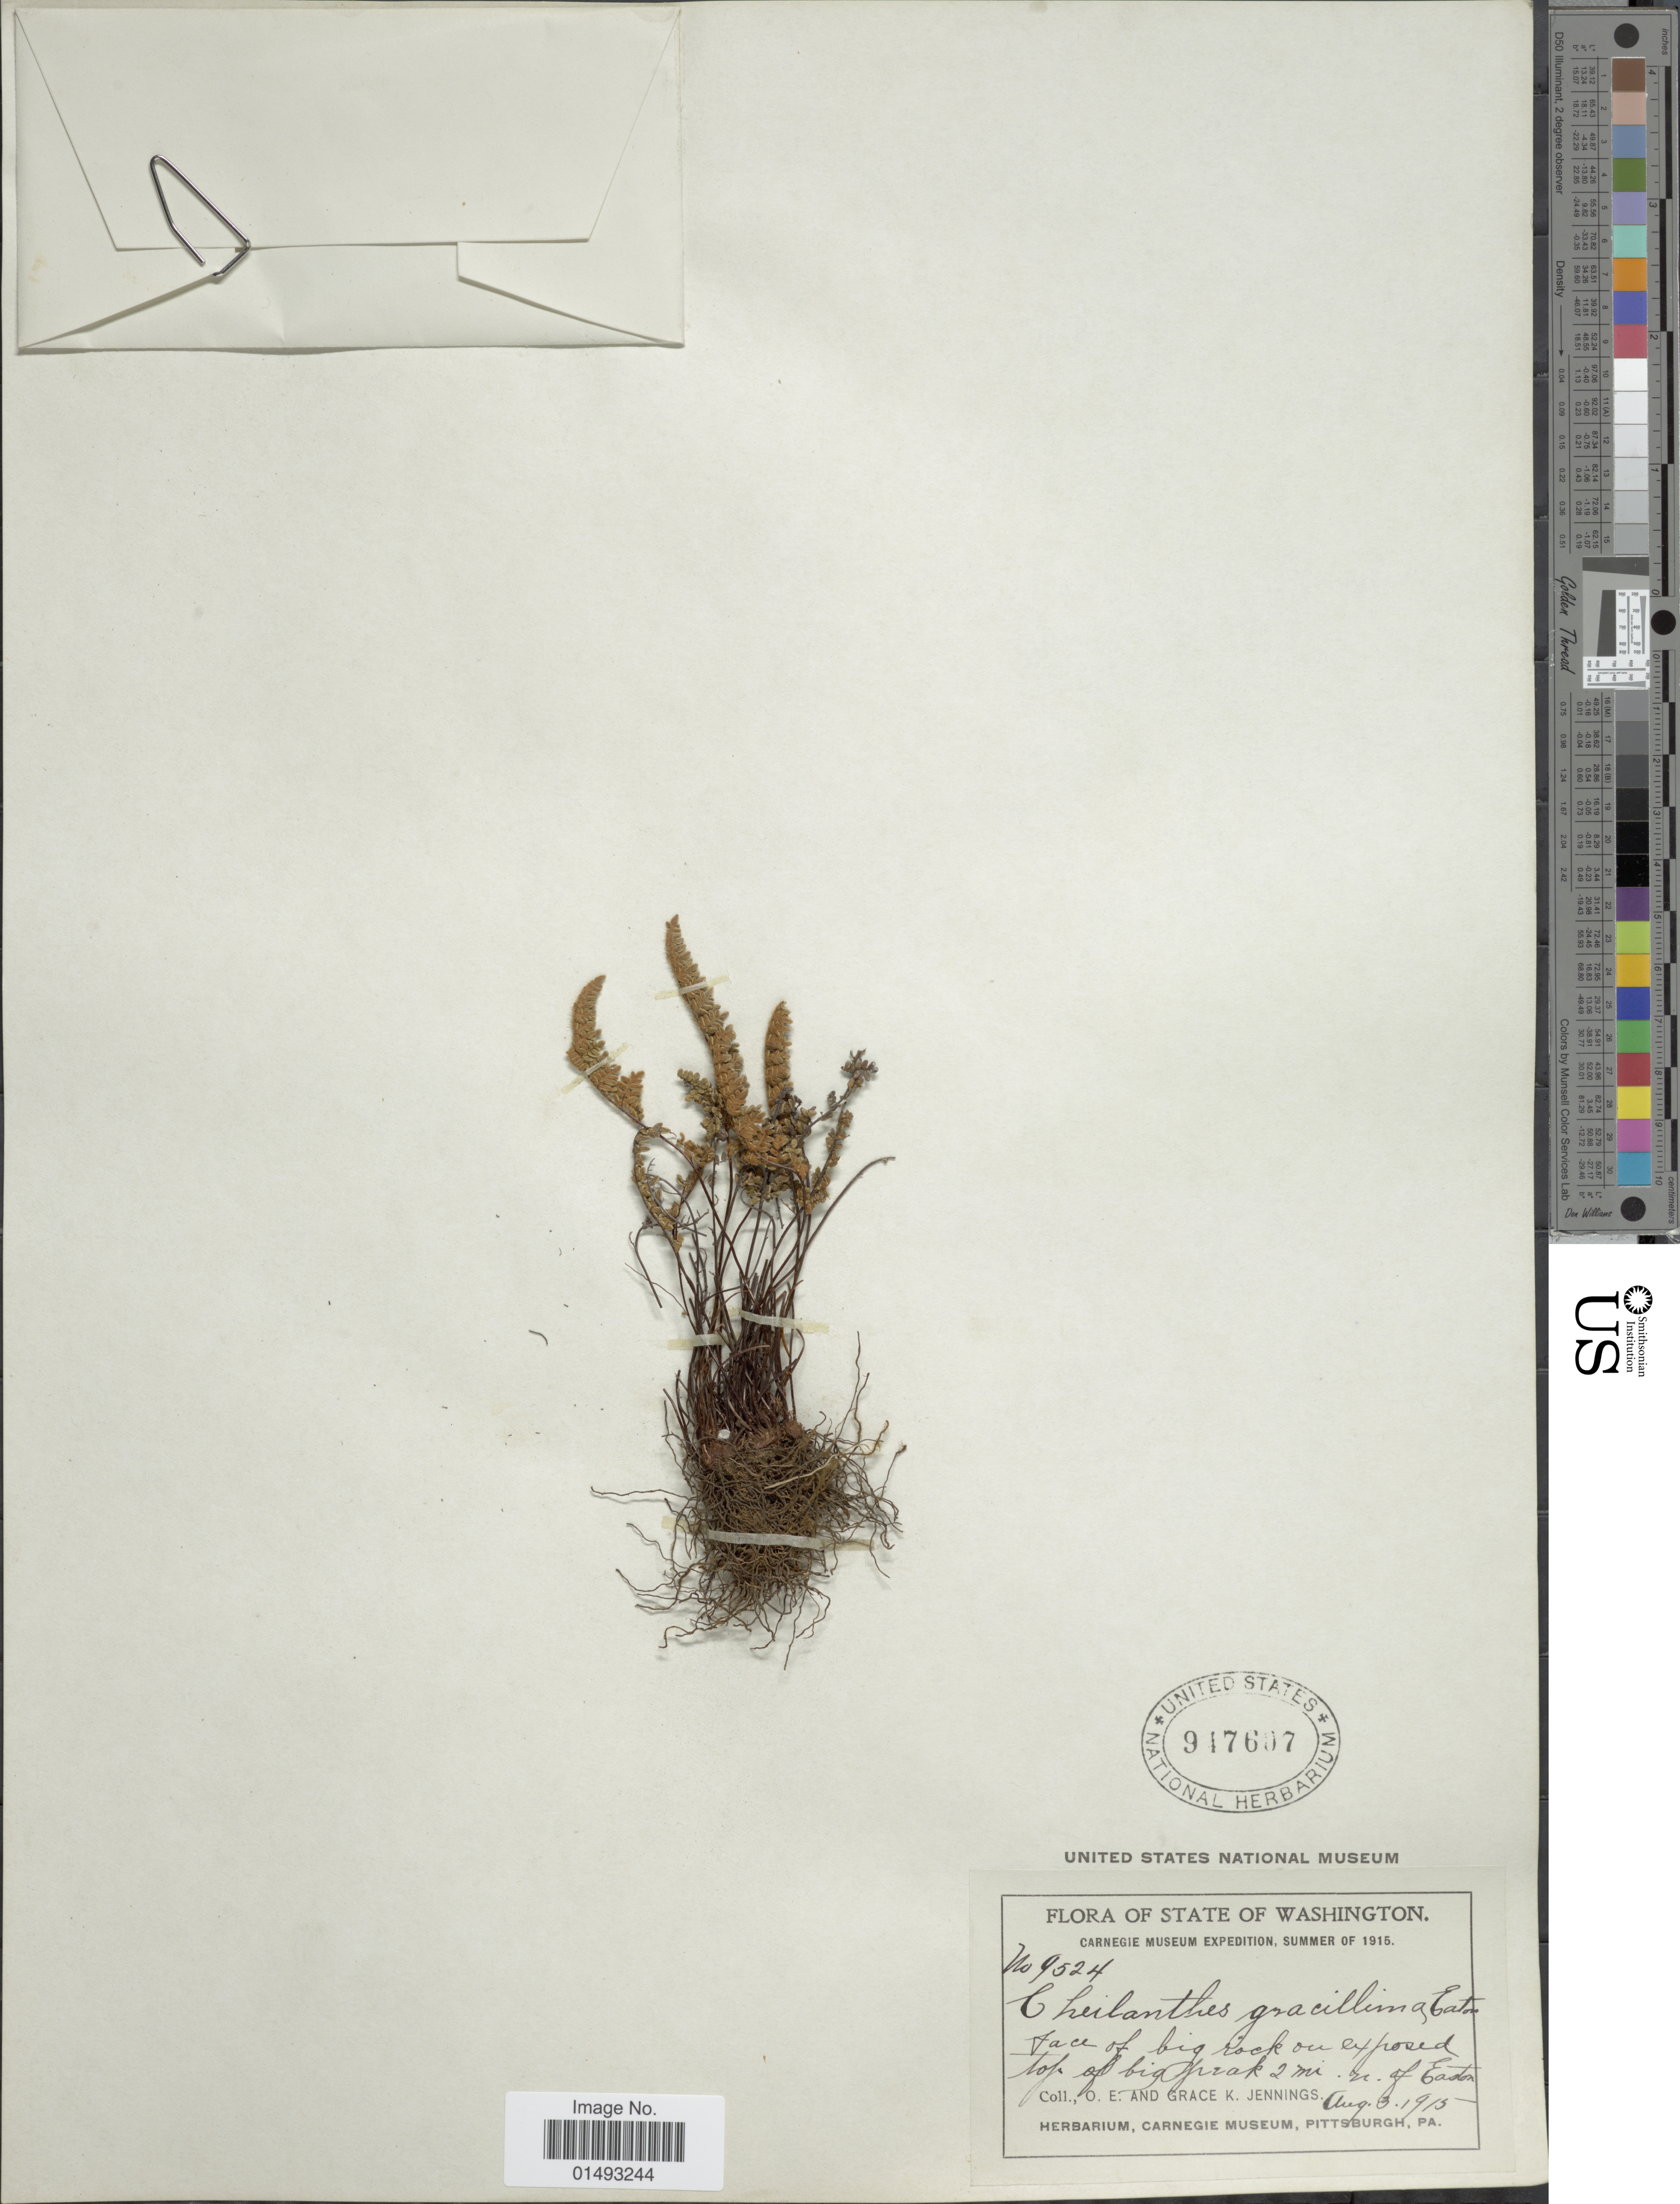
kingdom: Plantae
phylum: Tracheophyta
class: Polypodiopsida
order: Polypodiales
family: Pteridaceae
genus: Myriopteris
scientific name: Myriopteris gracillima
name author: (D.C. Eaton) J. Sm.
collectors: O. E. Jennings & G. K. Jennings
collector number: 9524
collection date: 1915-08-03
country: United States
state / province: Washington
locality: Face of big rock on exposed top of big peak 2 mi. n. of Easton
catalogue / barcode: US 947607